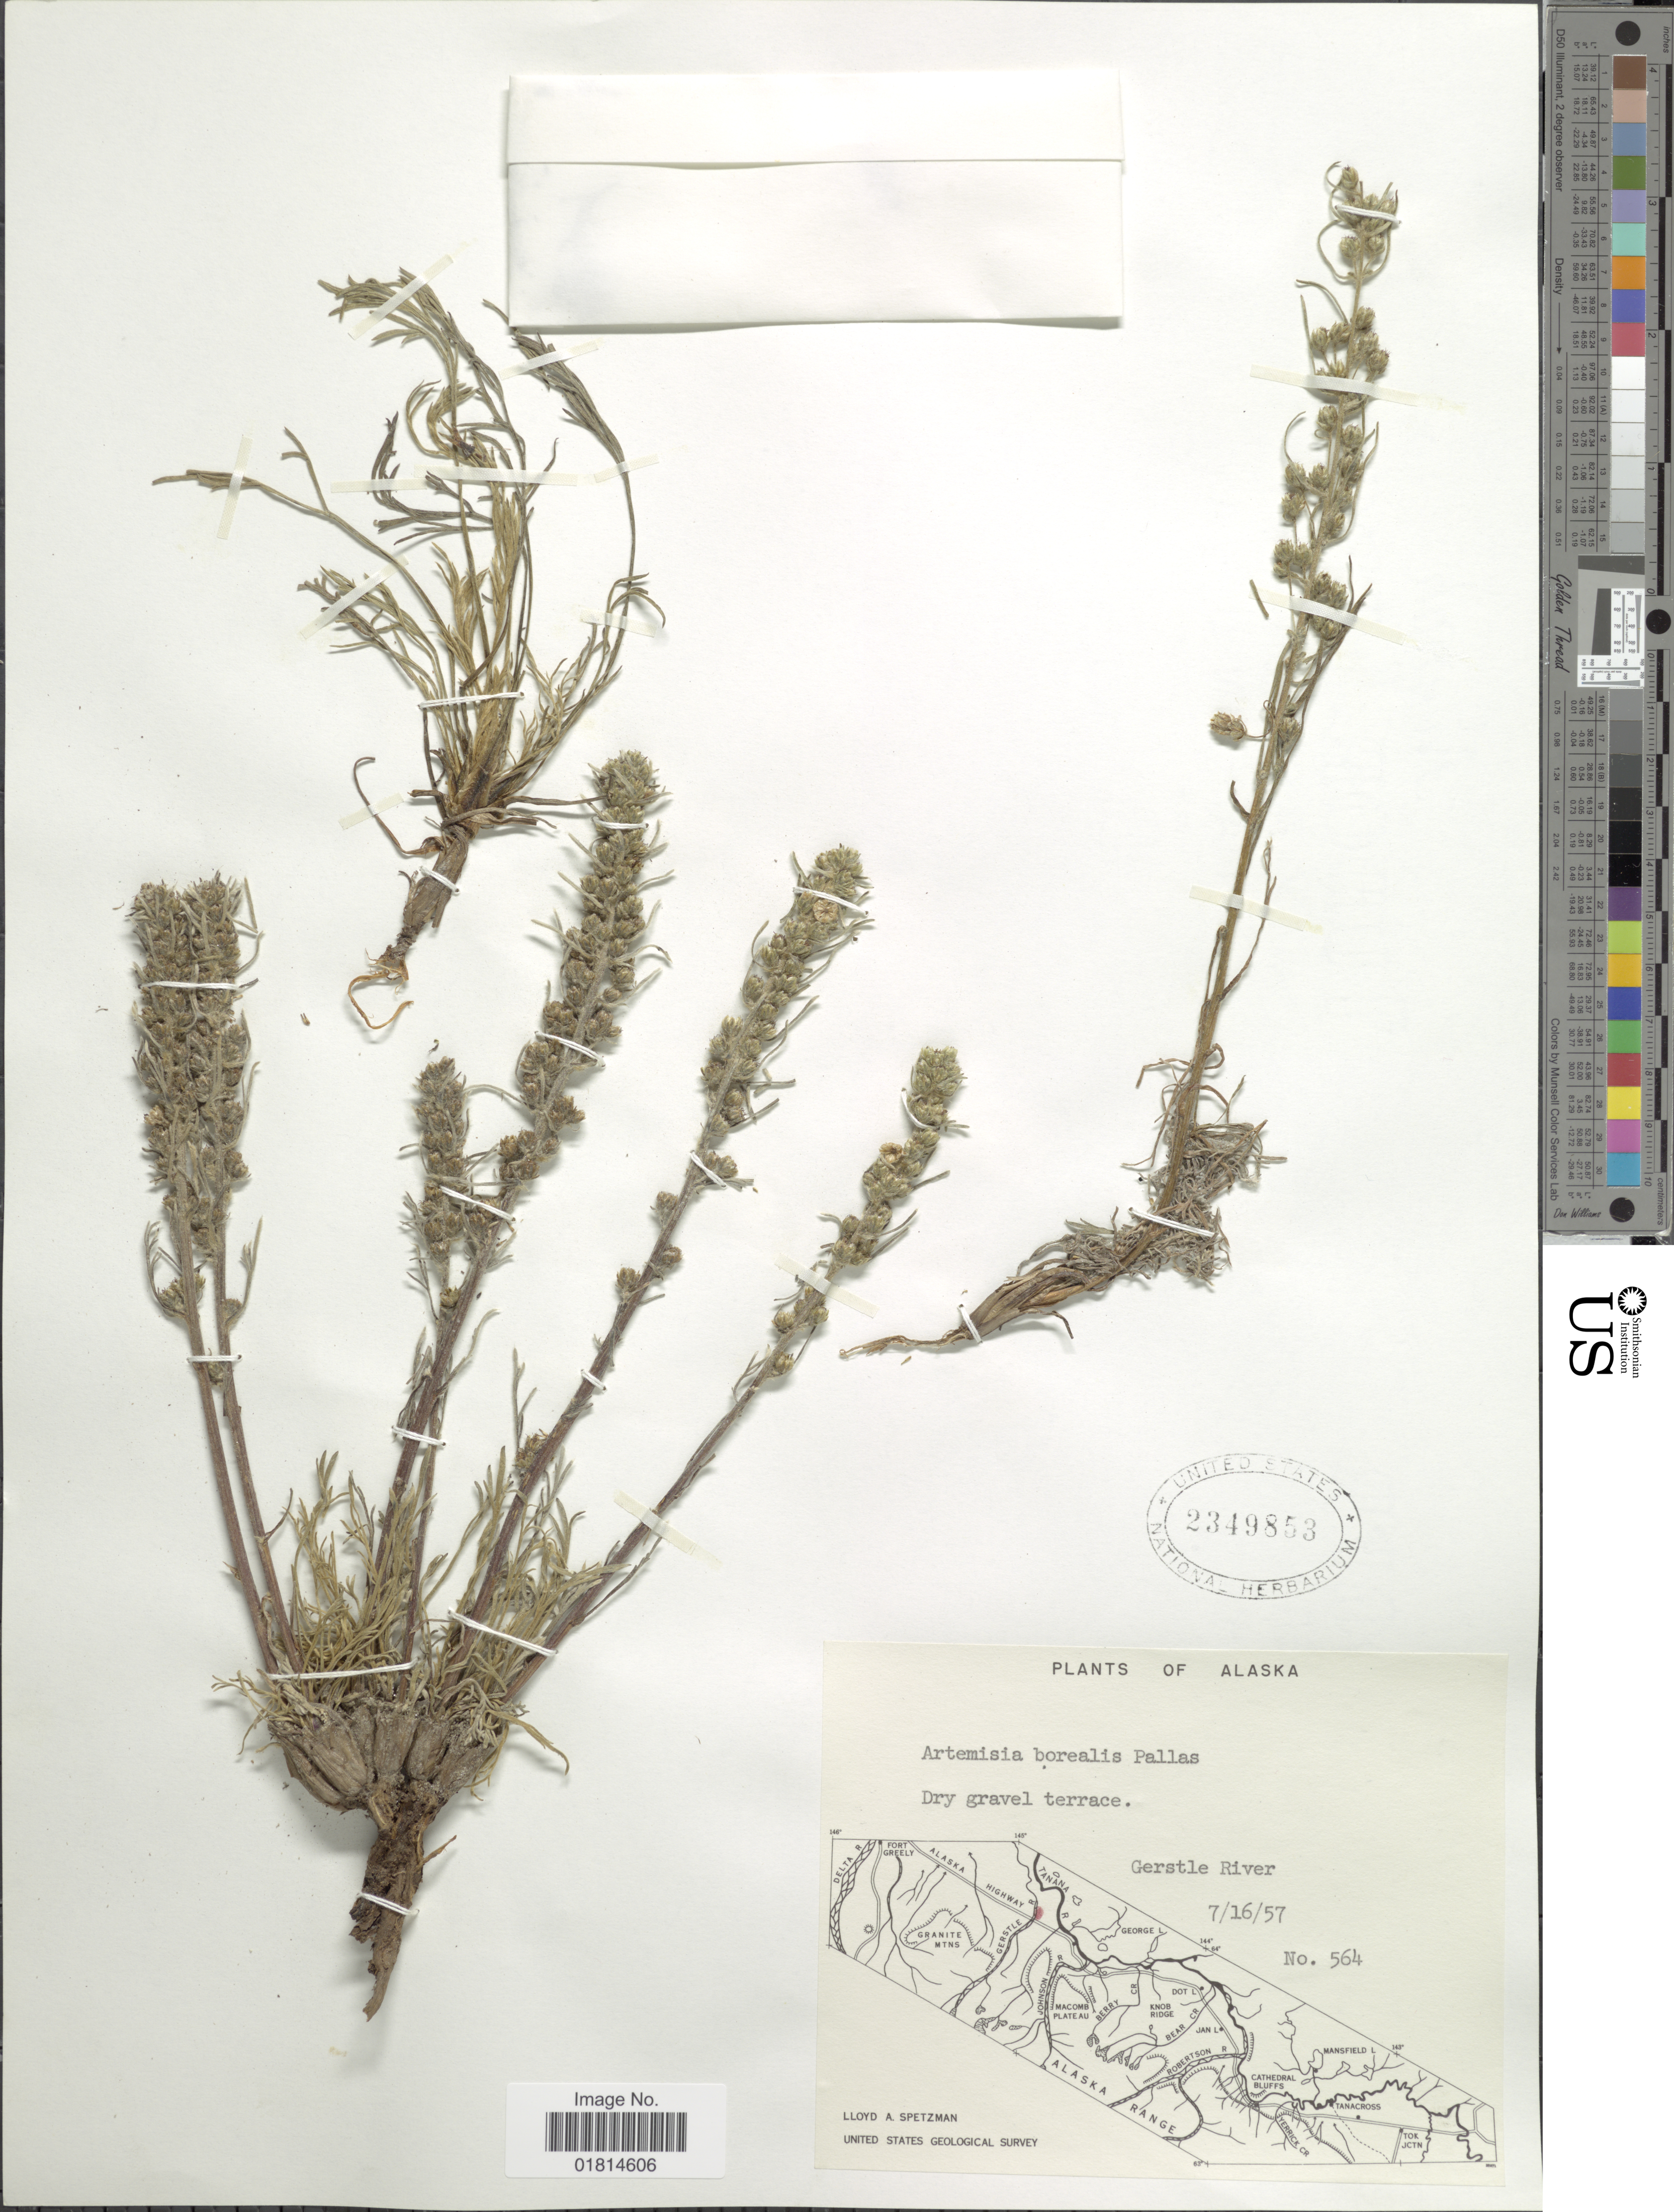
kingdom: Plantae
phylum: Tracheophyta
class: Magnoliopsida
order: Asterales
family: Asteraceae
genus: Artemisia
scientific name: Artemisia borealis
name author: Pall.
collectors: L. Spetzman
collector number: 564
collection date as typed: Transcribed d/m/y: 16/7/57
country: United States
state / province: Alaska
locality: Dry gravel terrace. Gerstle River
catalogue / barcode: US 2349853